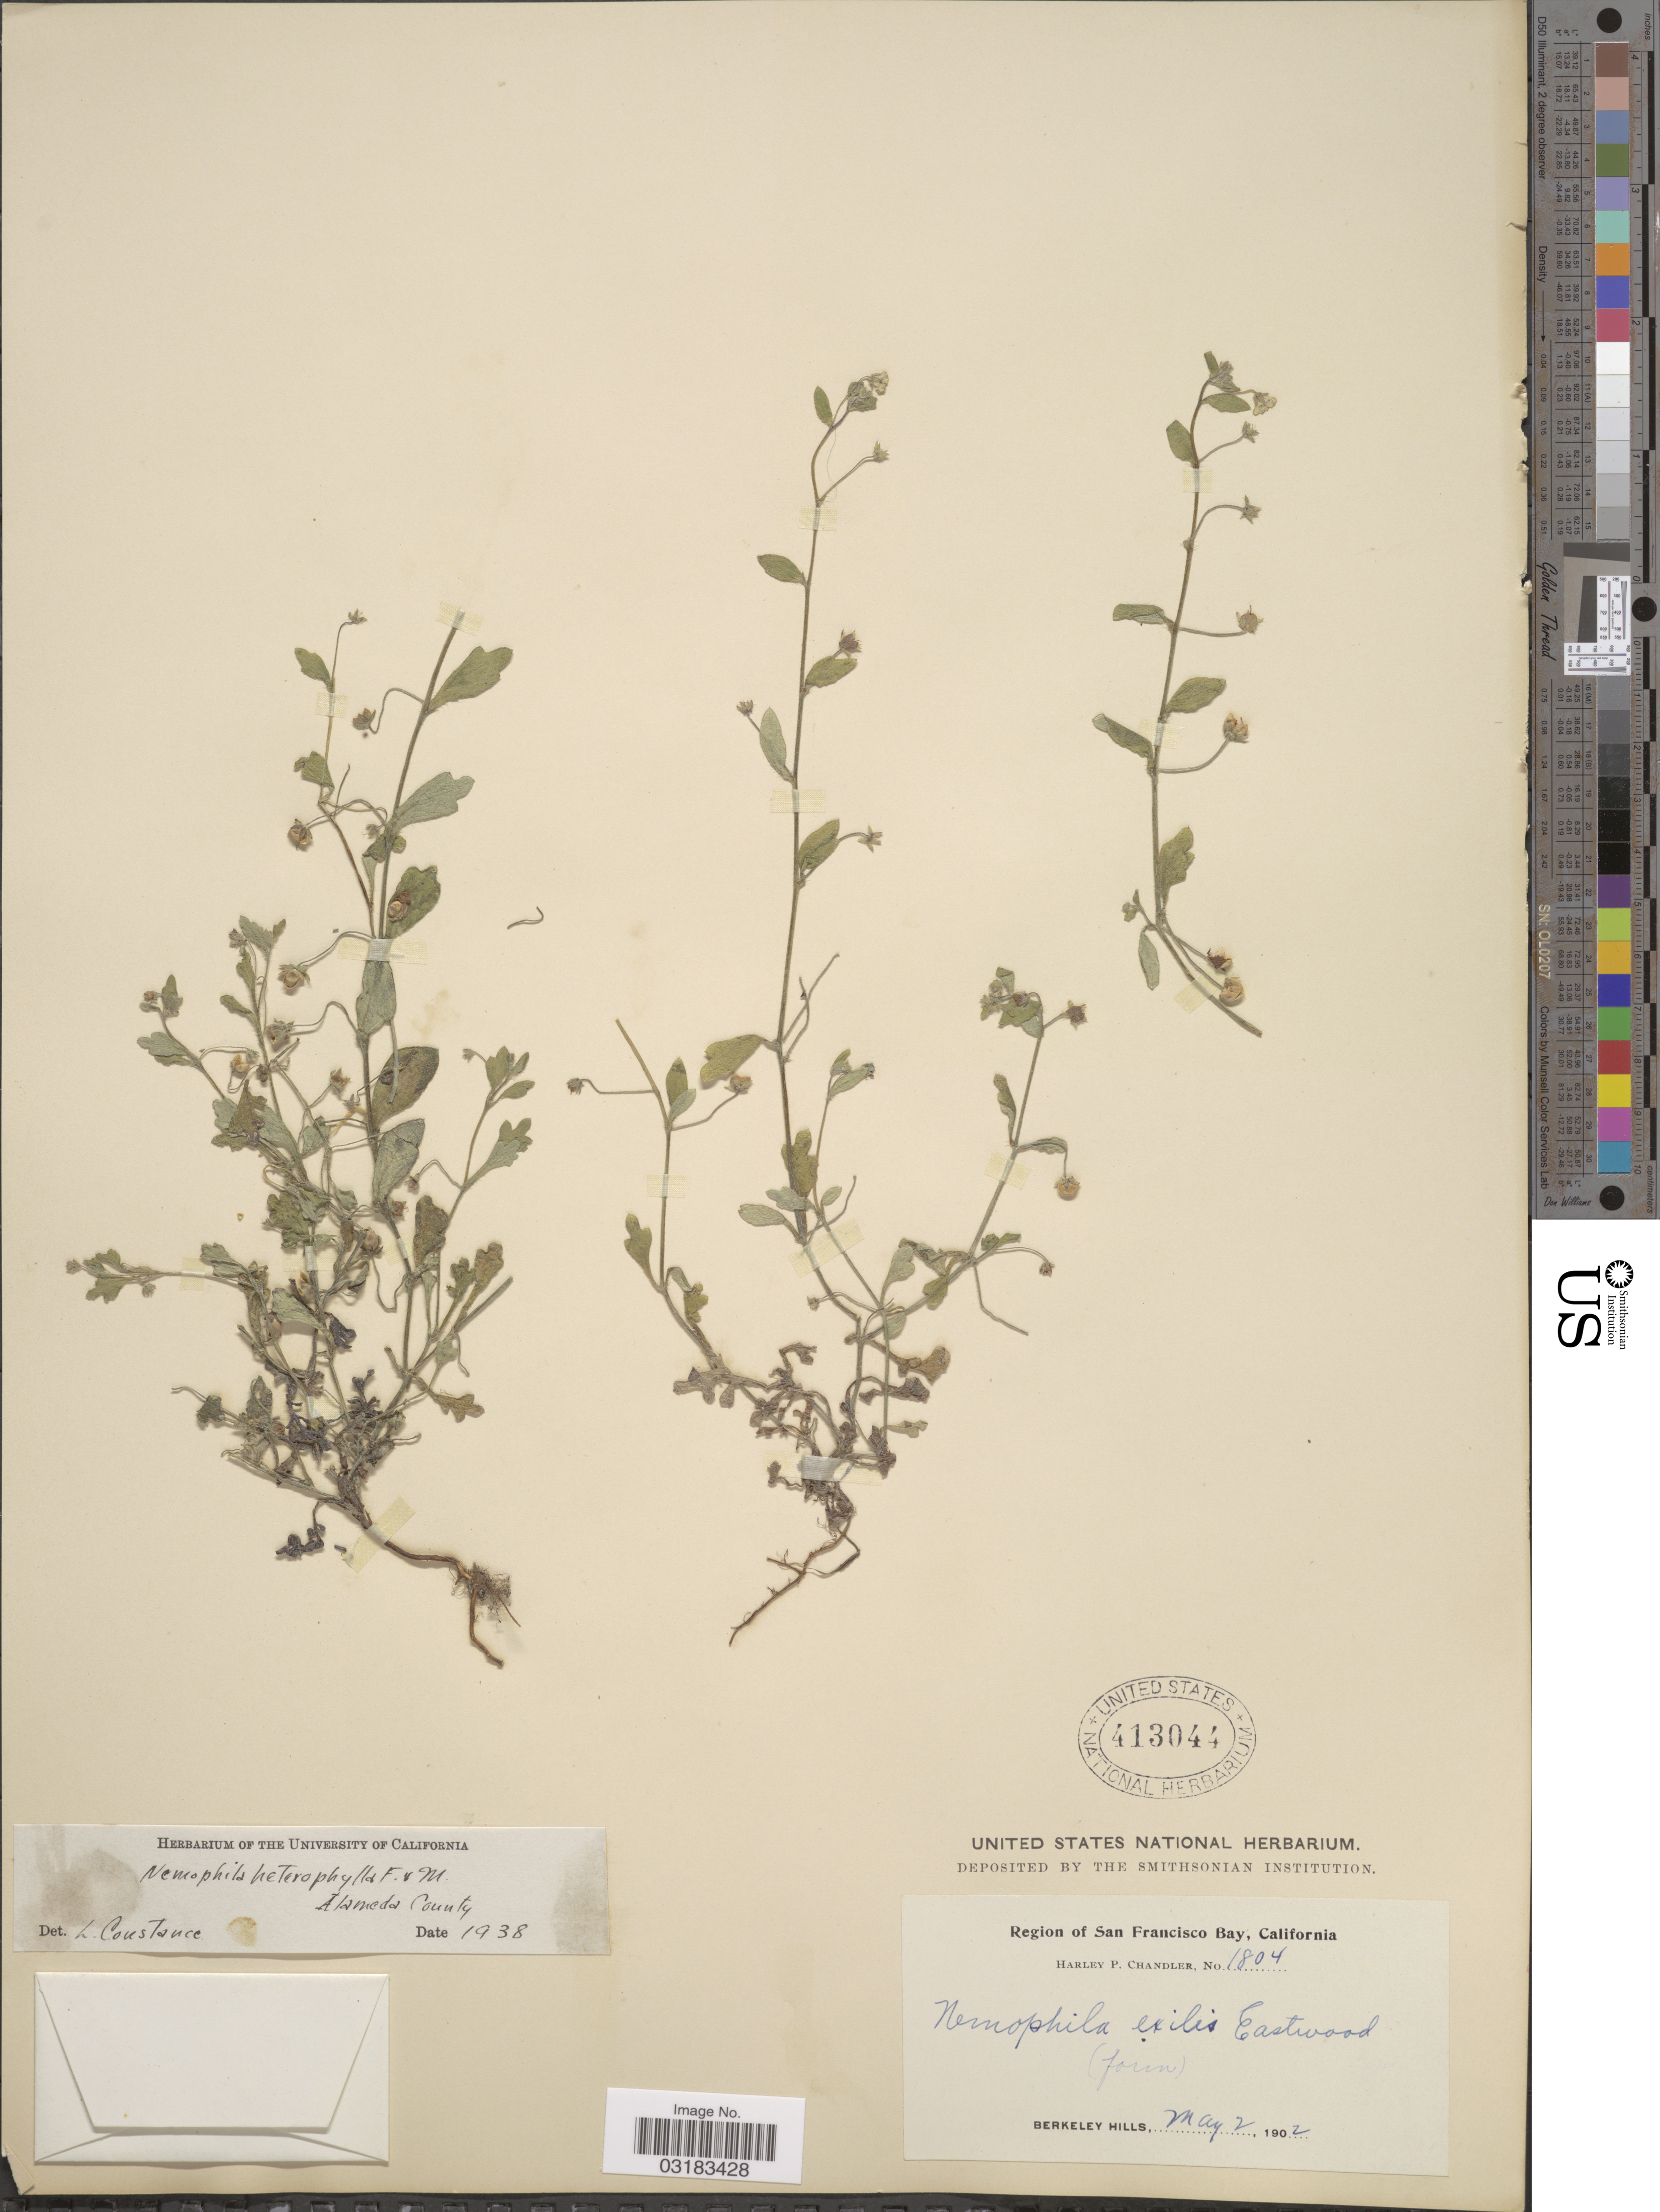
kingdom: Plantae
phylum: Tracheophyta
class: Magnoliopsida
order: Boraginales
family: Hydrophyllaceae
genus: Nemophila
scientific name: Nemophila heterophylla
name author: Fisch. & C.A. Mey.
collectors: H. Chandler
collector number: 1804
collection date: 1902-05-02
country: United States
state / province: California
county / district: San Francisco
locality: Region of San Francisco Bay. Berkeley Hills.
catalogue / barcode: US 413044